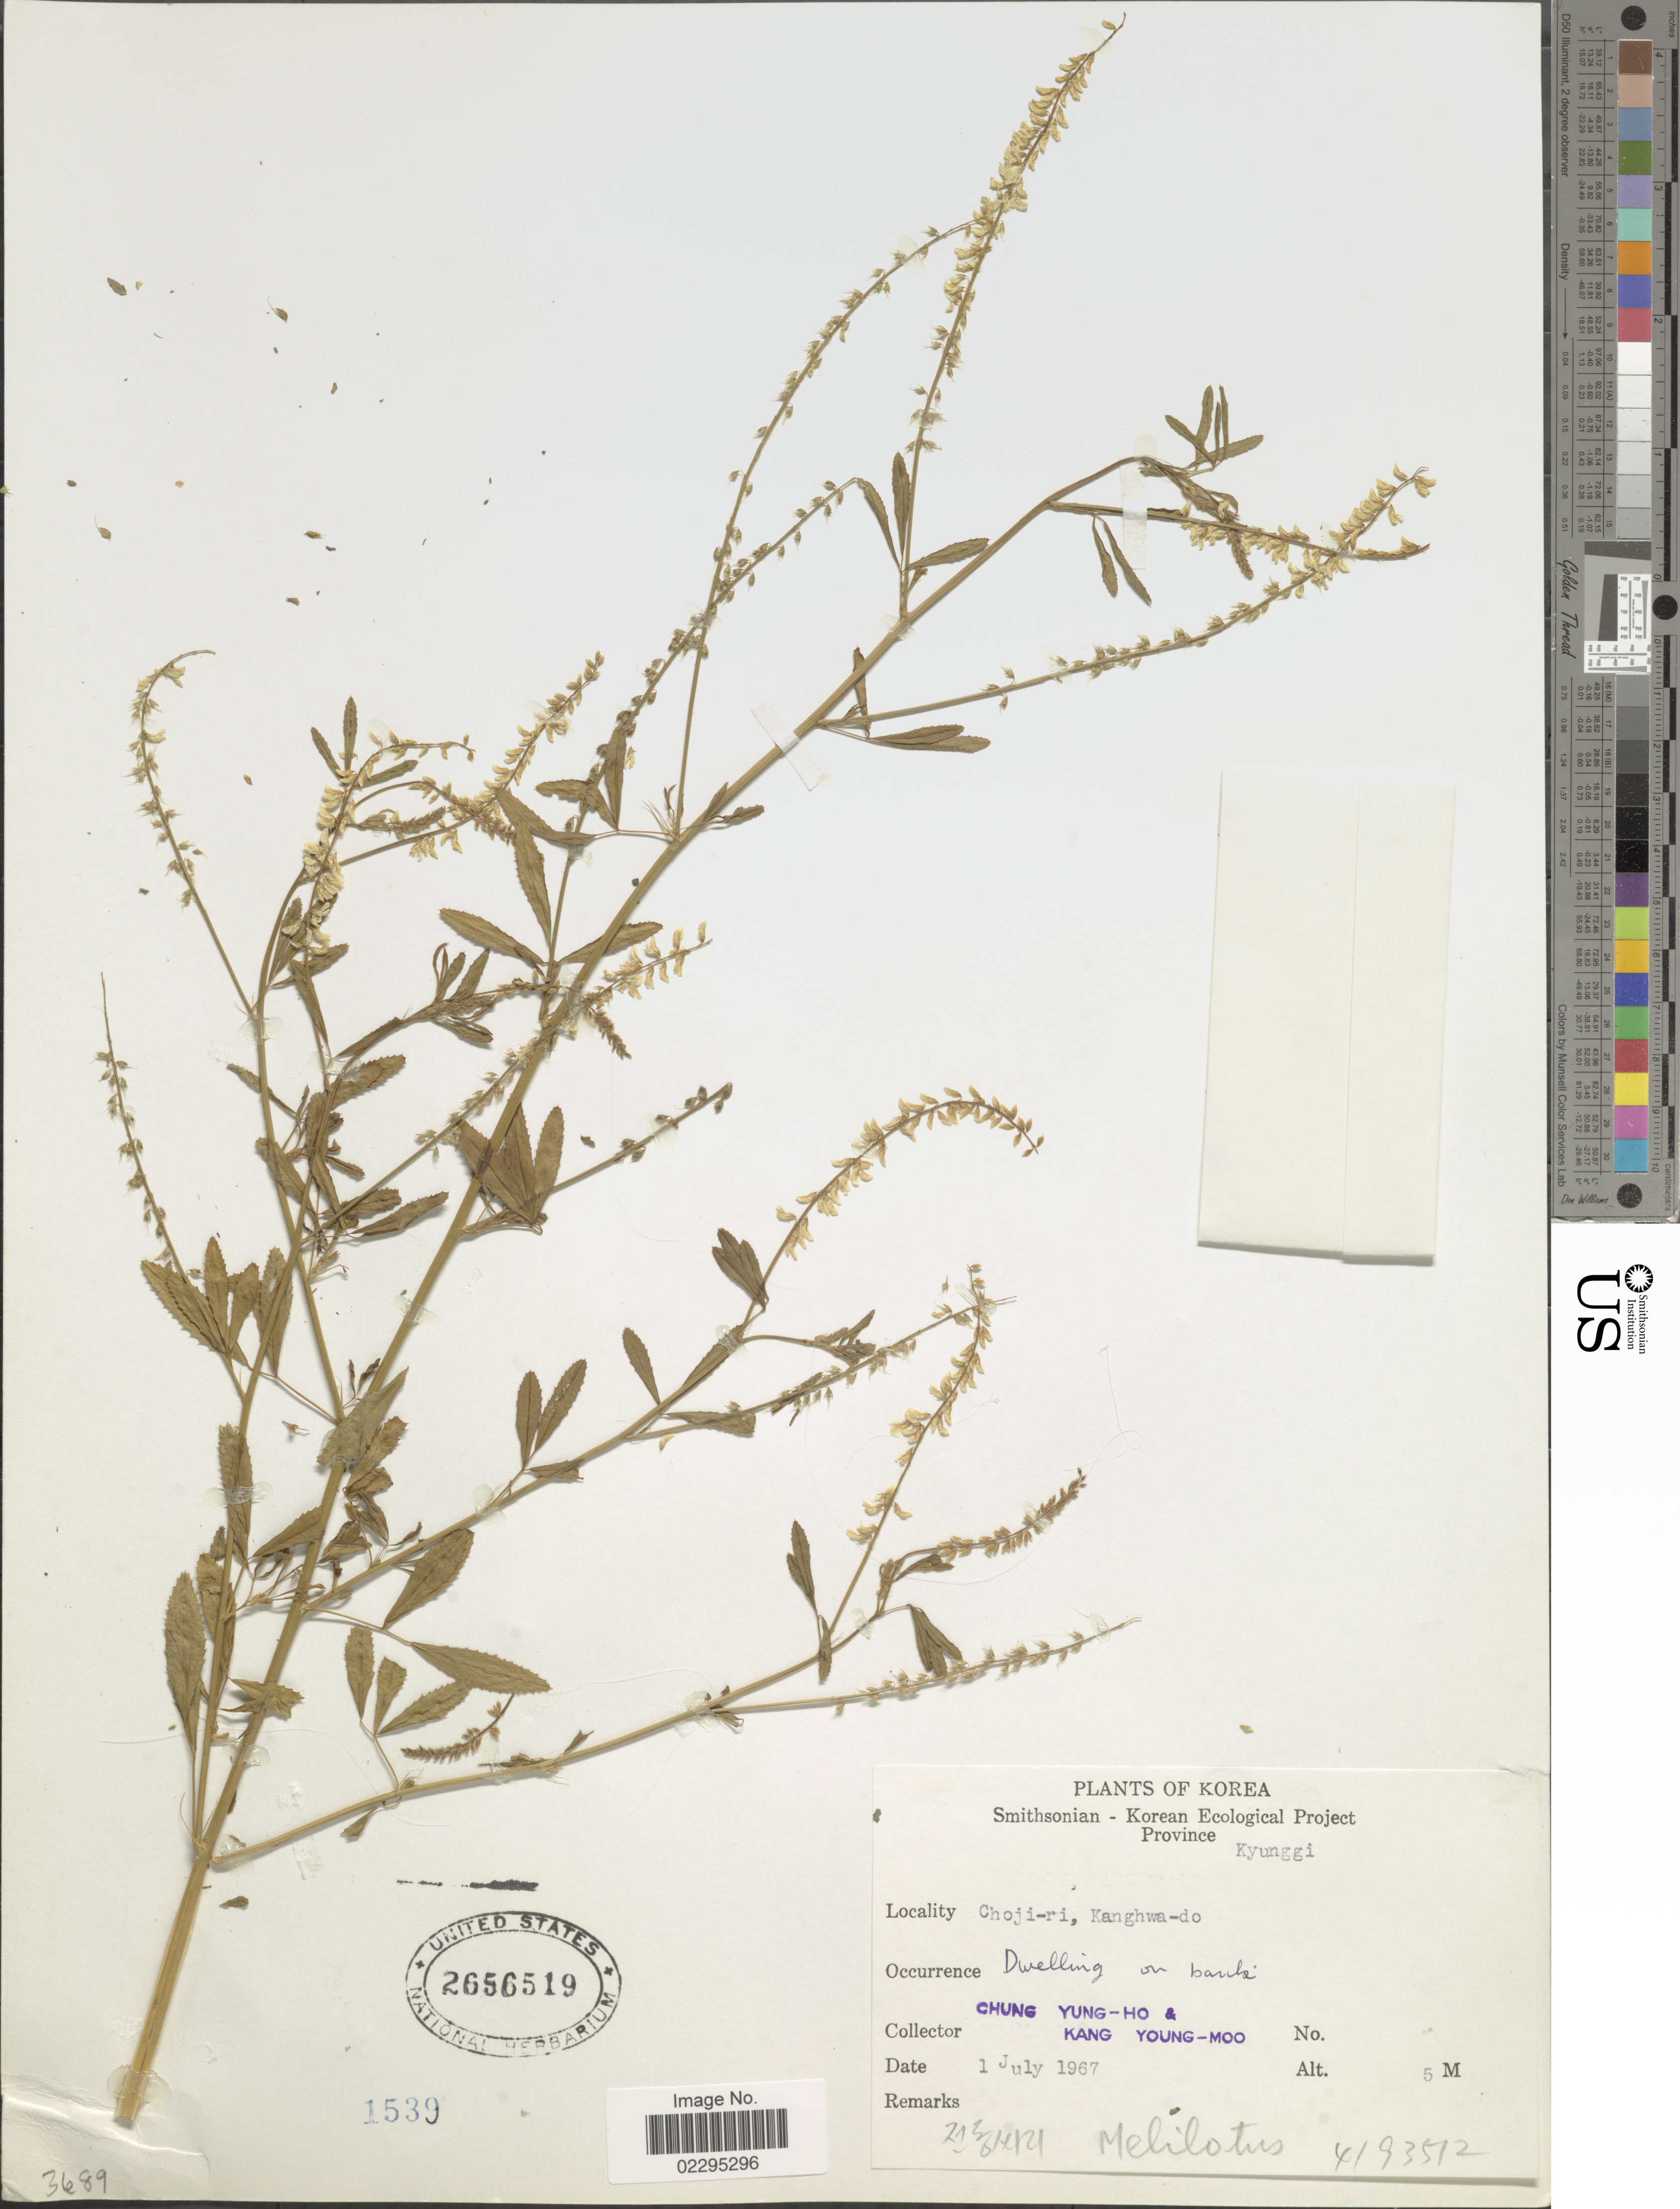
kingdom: Plantae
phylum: Tracheophyta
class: Magnoliopsida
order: Fabales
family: Fabaceae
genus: Melilotus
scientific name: Melilotus sp.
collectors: Y. Kang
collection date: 1967-07-01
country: South Korea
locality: Choji-ri- Kanghwa-do.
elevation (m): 5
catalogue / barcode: US 2656519